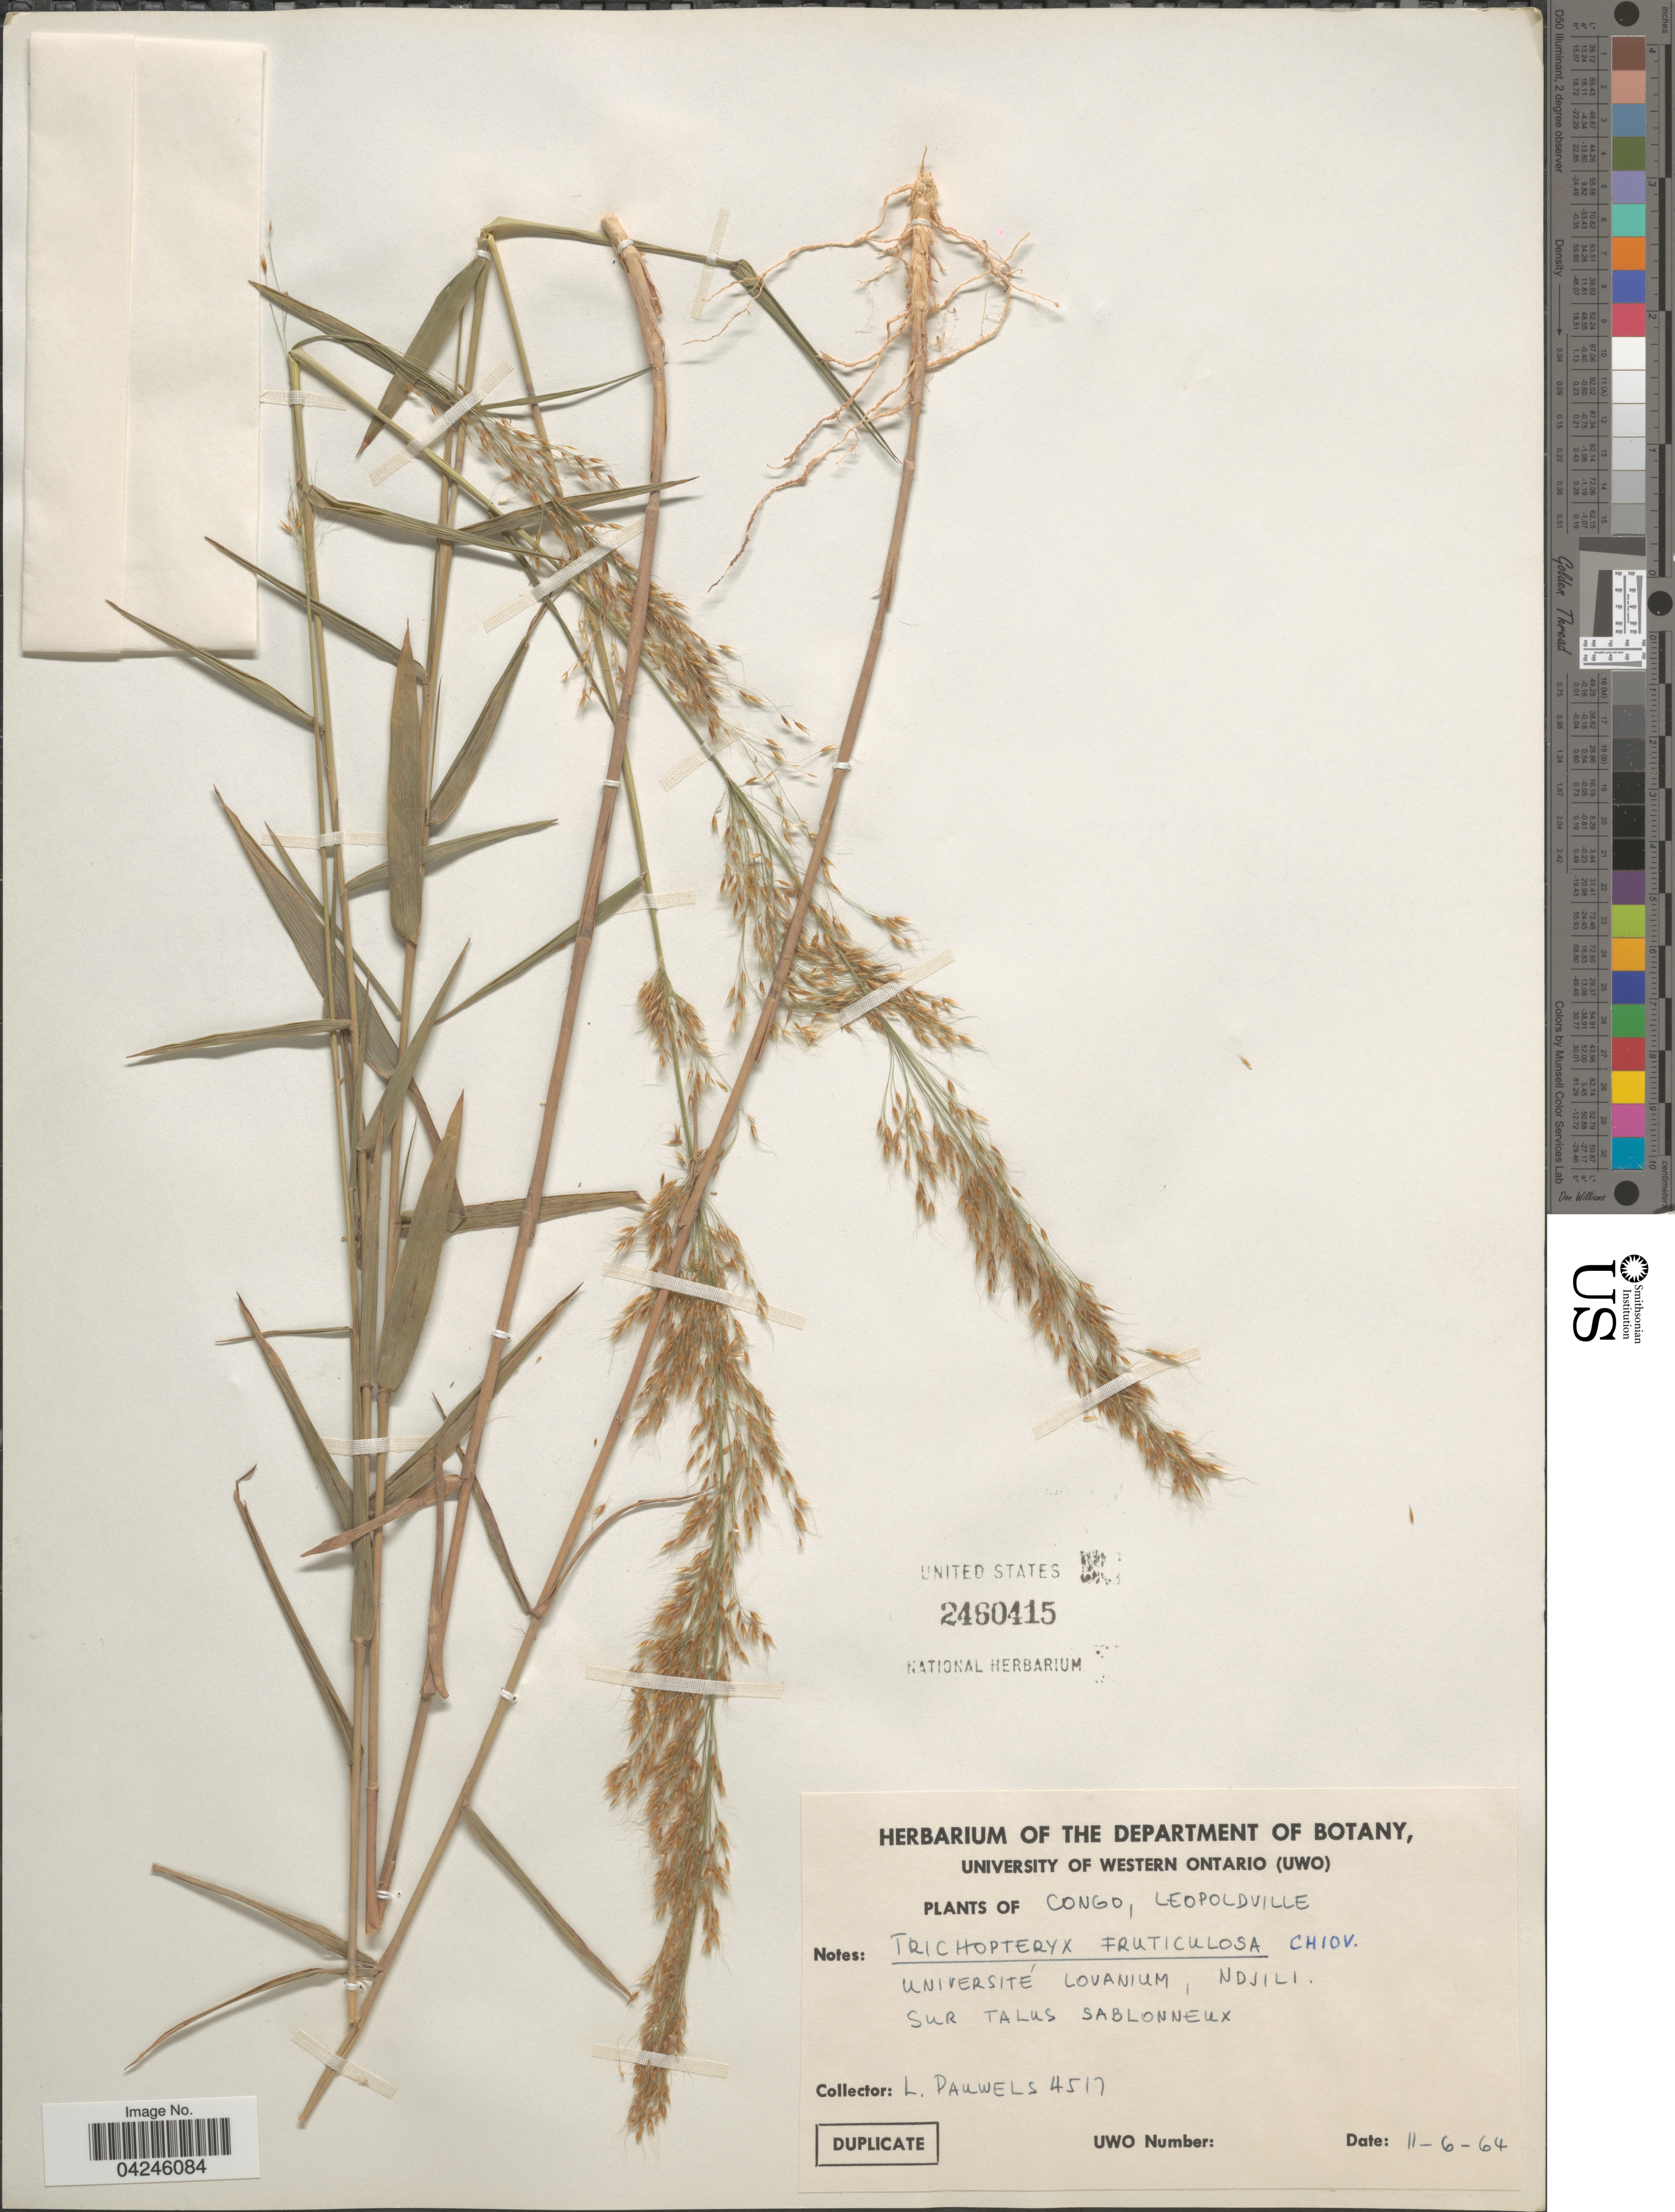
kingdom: Plantae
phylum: Tracheophyta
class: Liliopsida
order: Poales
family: Poaceae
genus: Trichopteryx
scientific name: Trichopteryx fruticulosa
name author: Chiov.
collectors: L. Pauwels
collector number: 4517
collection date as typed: Transcribed d/m/y: 11/6/64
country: Congo, Democratic Republic of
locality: Congo, Leopoldville. Université Lovanium, Ndjili. Sur Talus Sablonneux.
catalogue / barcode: US 2460415